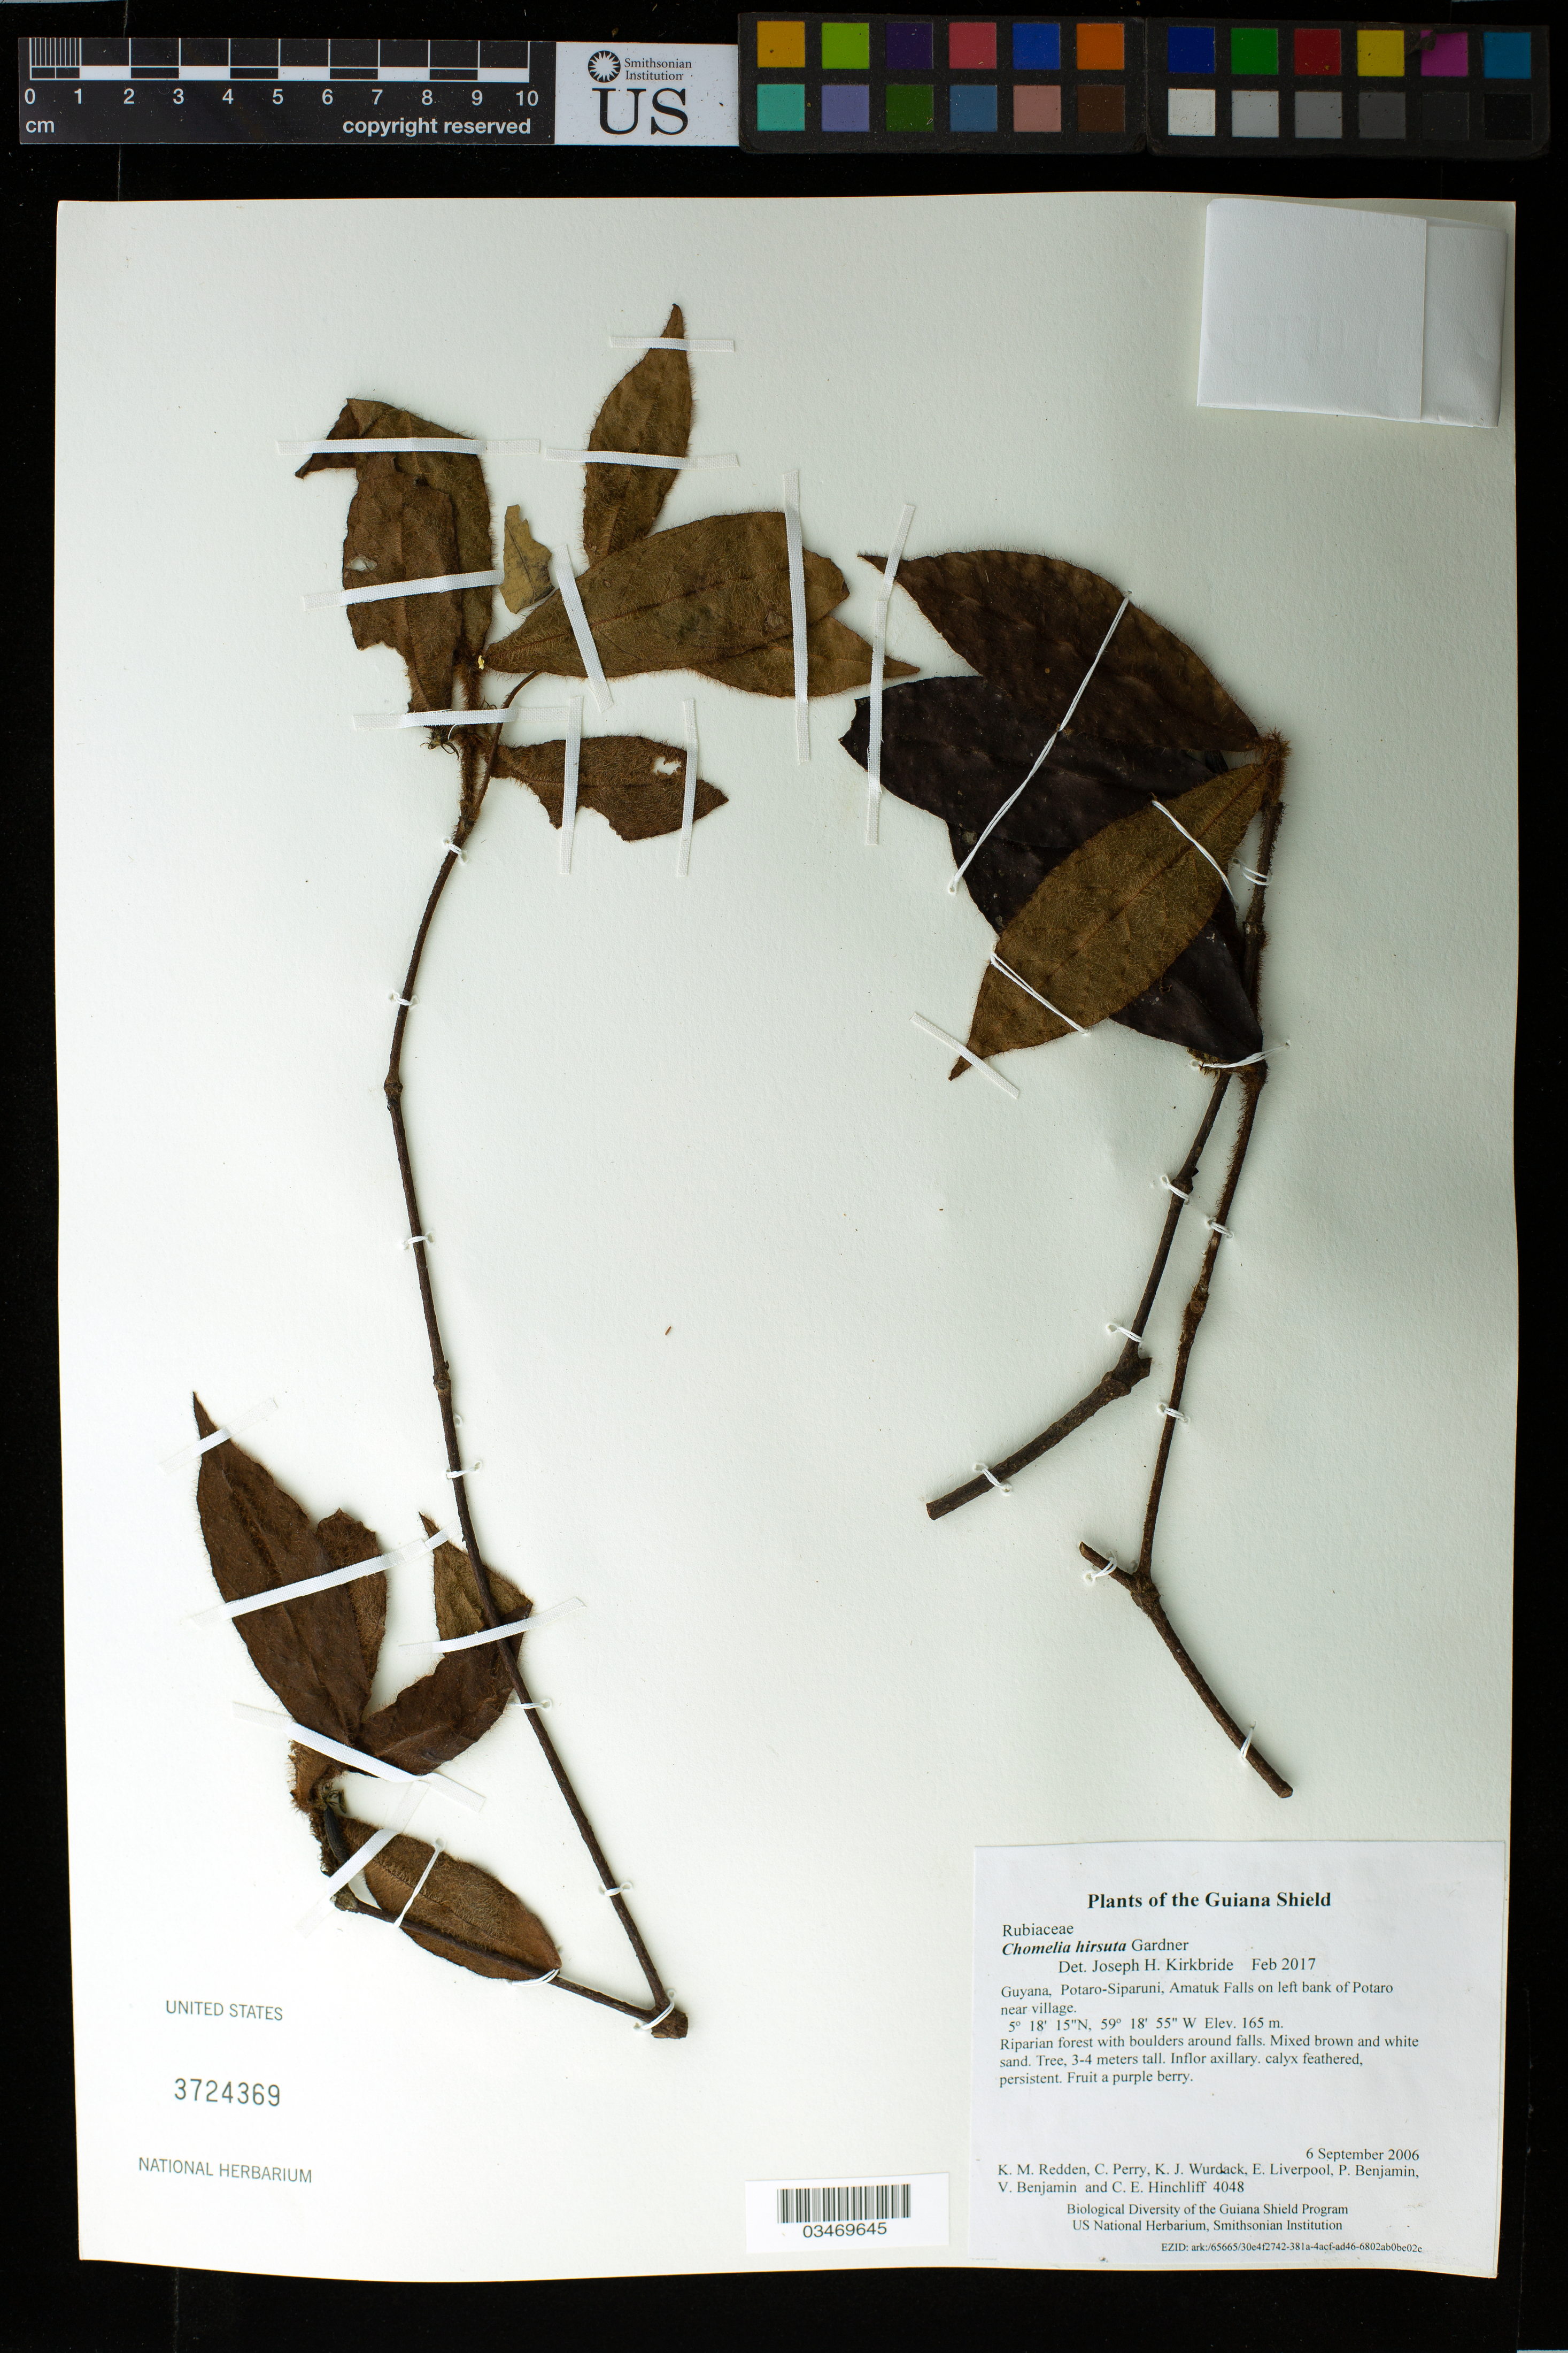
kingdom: Plantae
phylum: Tracheophyta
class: Magnoliopsida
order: Gentianales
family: Rubiaceae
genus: Chomelia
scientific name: Chomelia hirsuta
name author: Gardner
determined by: Kirkbride, J. H.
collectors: K. M. Redden, C. Perry, K. Wurdack, E. Liverpool, P. Benjamin, V. Benjamin & C. E. Hinchliff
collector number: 4048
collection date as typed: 6 September 2006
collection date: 2006-09-06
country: Guyana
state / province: Potaro-Siparuni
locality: Amatuk Falls on left bank of Potaro near village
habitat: Riparian forest with boulders around falls. Mixed brown and white sand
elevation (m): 165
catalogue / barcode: US 3724369